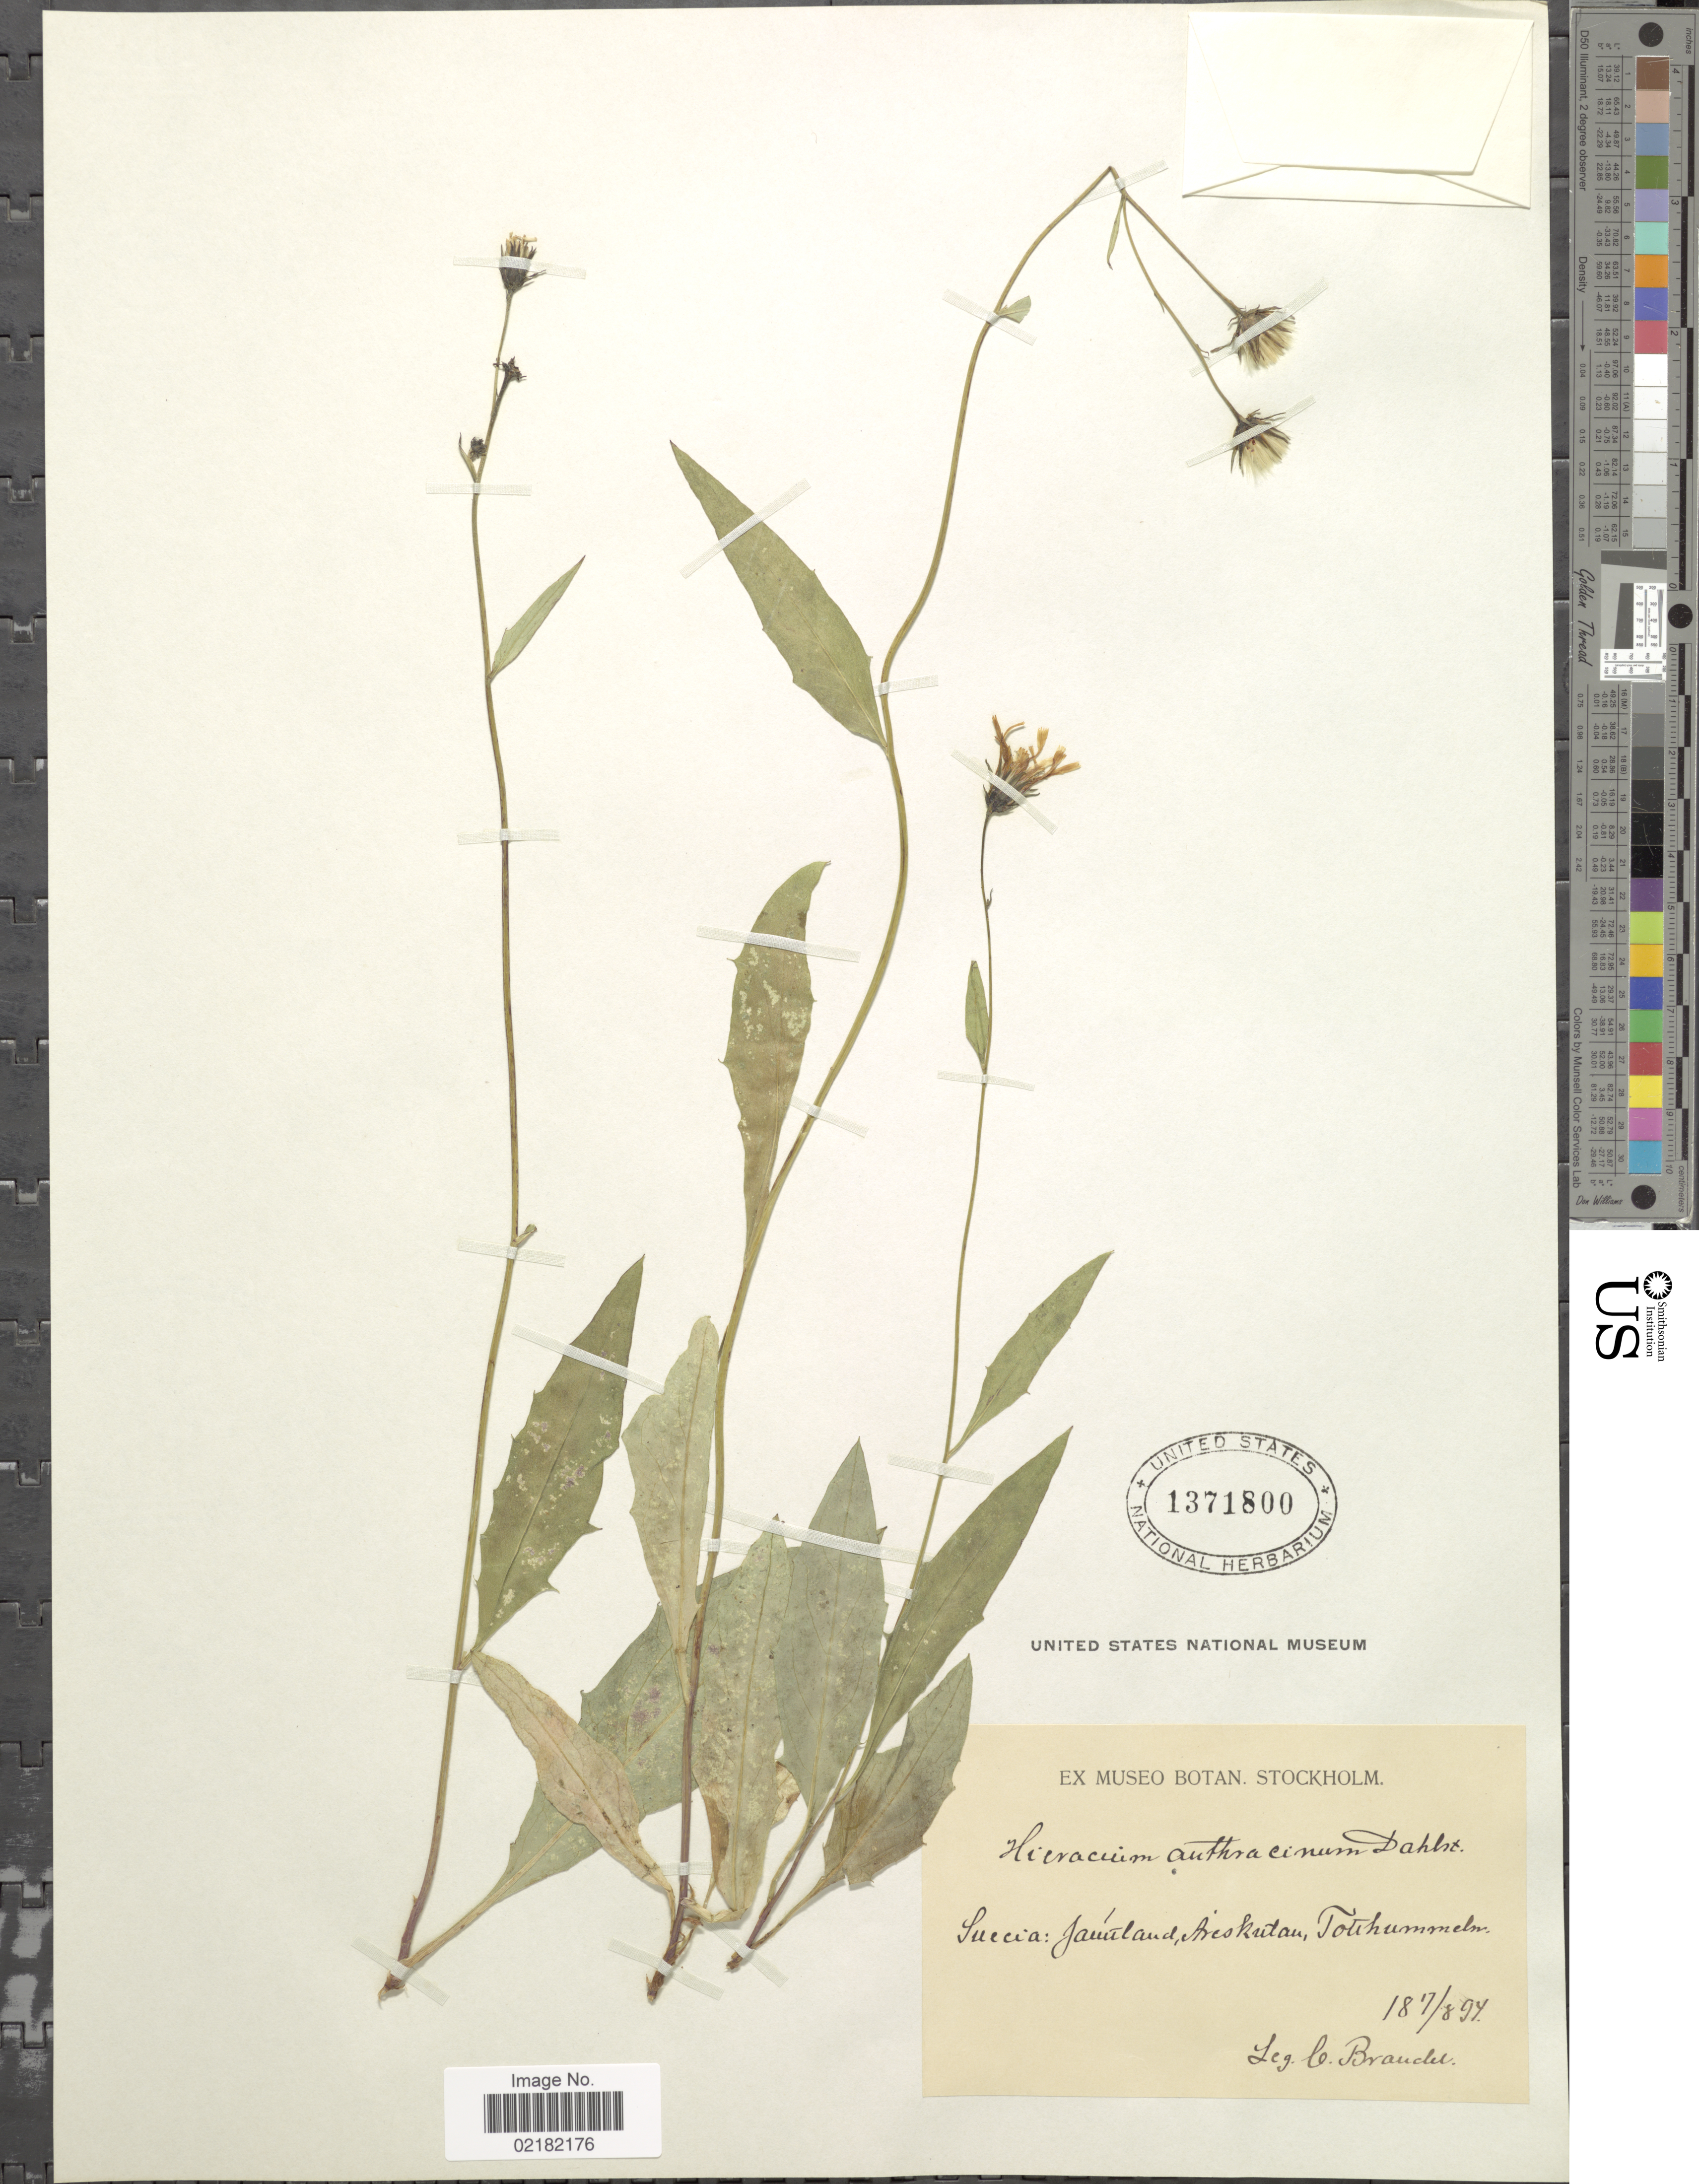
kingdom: Plantae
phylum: Tracheophyta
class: Magnoliopsida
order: Asterales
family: Asteraceae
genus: Hieracium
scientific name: Hieracium anthracinum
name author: Dahlst.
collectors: C. Brandel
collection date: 1894-08-17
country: Sweden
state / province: Jämtland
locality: Åreskutan, Totthummeln.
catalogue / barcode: US 1371800